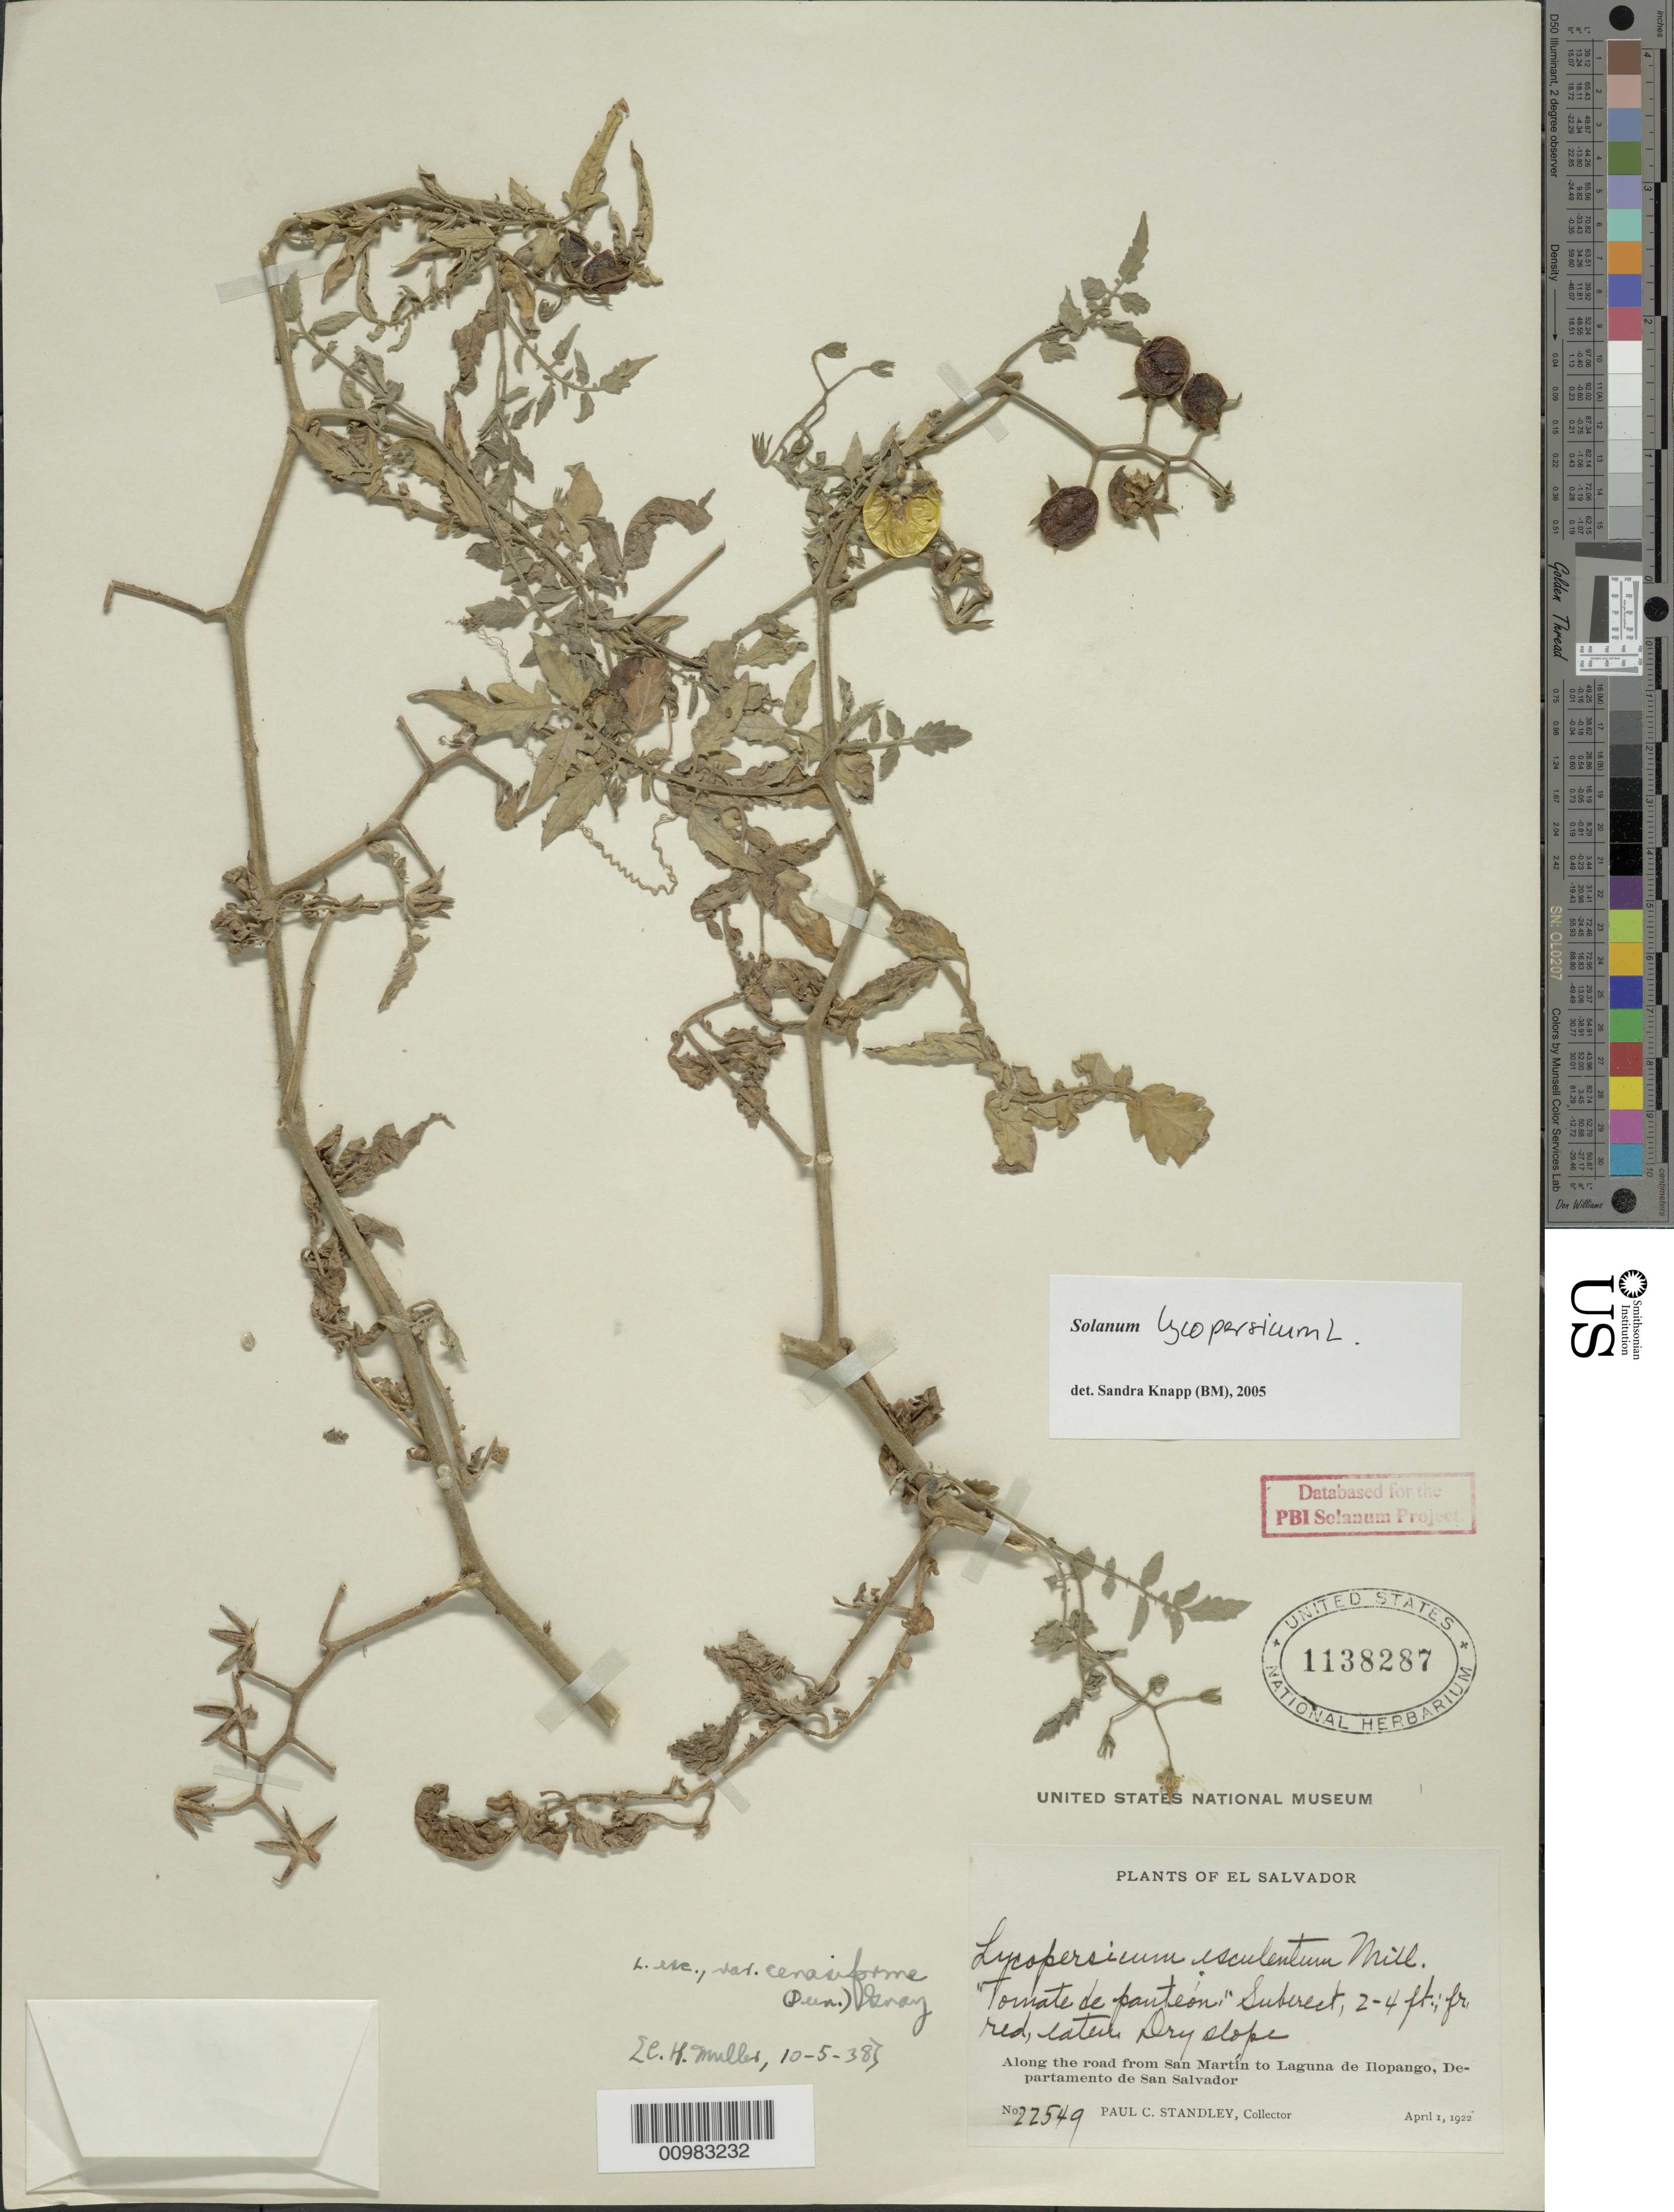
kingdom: Plantae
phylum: Tracheophyta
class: Magnoliopsida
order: Solanales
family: Solanaceae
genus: Solanum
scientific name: Solanum lycopersicum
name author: L.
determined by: Peralta, Iris E.; Knapp, S. D.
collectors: P. C. Standley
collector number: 22549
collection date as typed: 1 Apr 1922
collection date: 1922-04-01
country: El Salvador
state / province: San Salvador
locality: along the road from San Martín to Laguna de Ilopango, Departamento of San Slavador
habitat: plh: dry slope;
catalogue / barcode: US 1138287